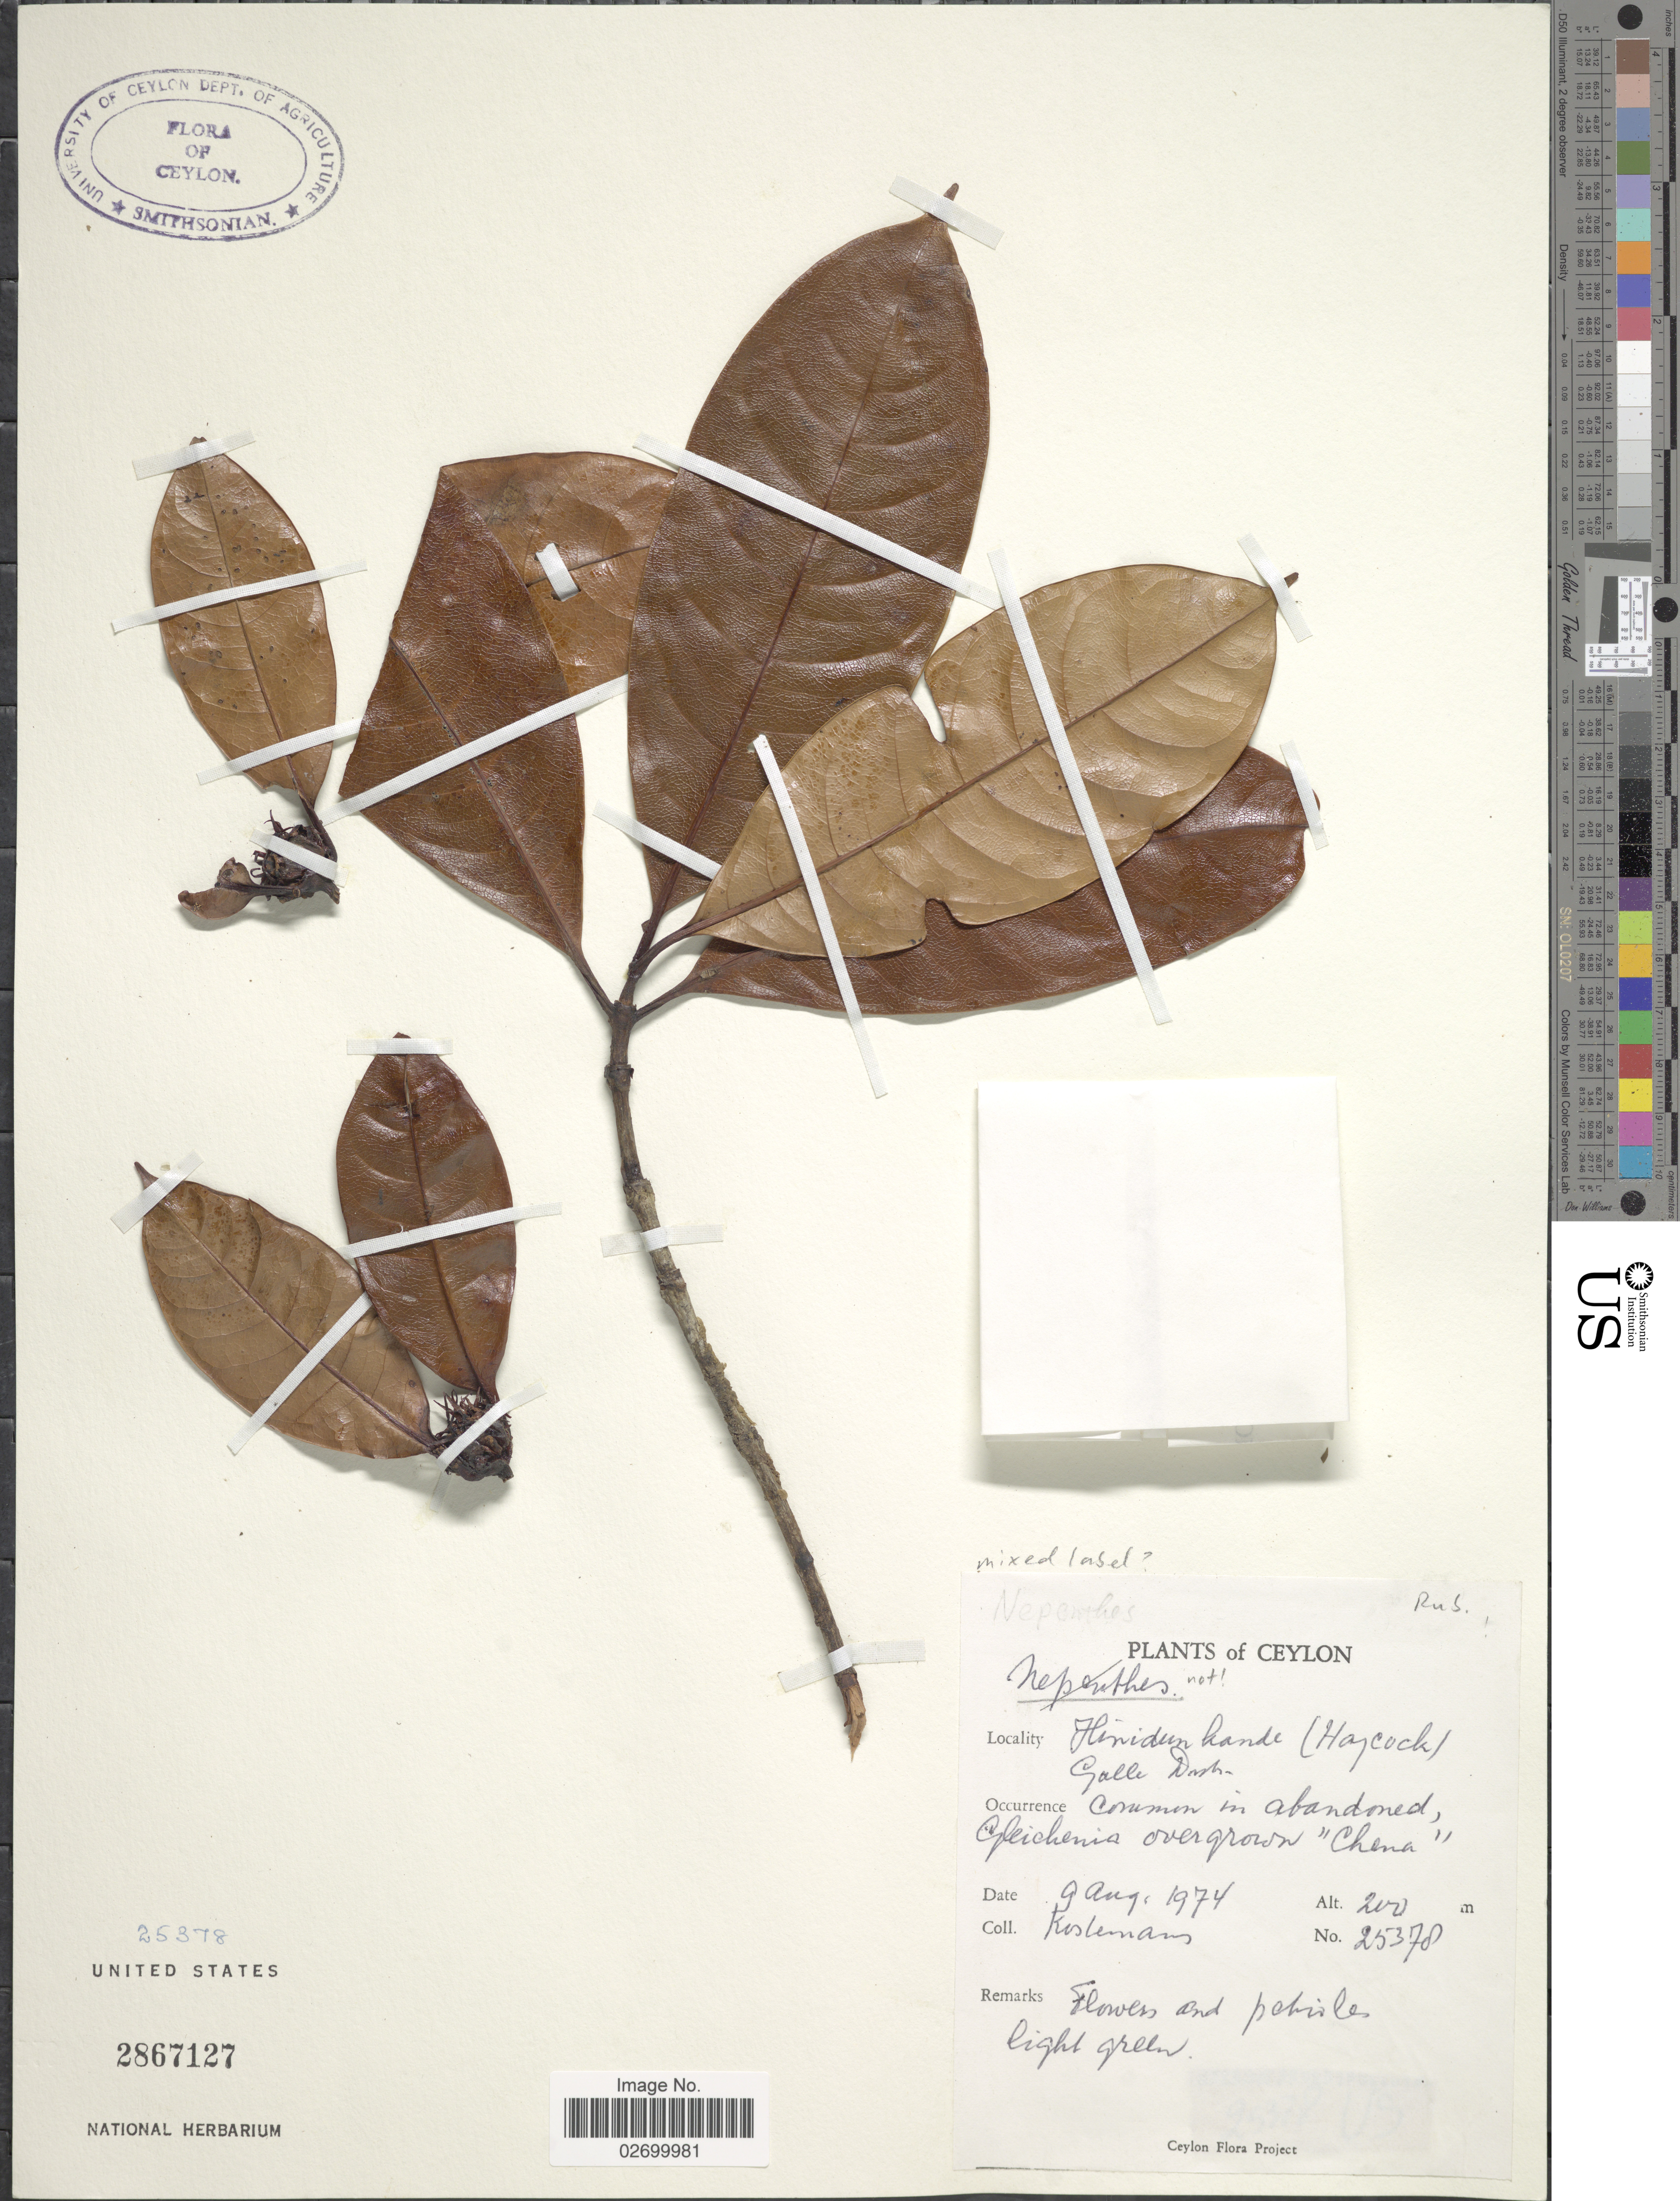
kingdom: Plantae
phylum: Tracheophyta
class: Magnoliopsida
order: Gentianales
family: Rubiaceae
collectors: Kostermans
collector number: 25378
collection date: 1974-08-09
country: Sri Lanka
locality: Ceylon, Hinidunkande (Haycock) Galle Distr.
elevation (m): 200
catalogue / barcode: US 2867127